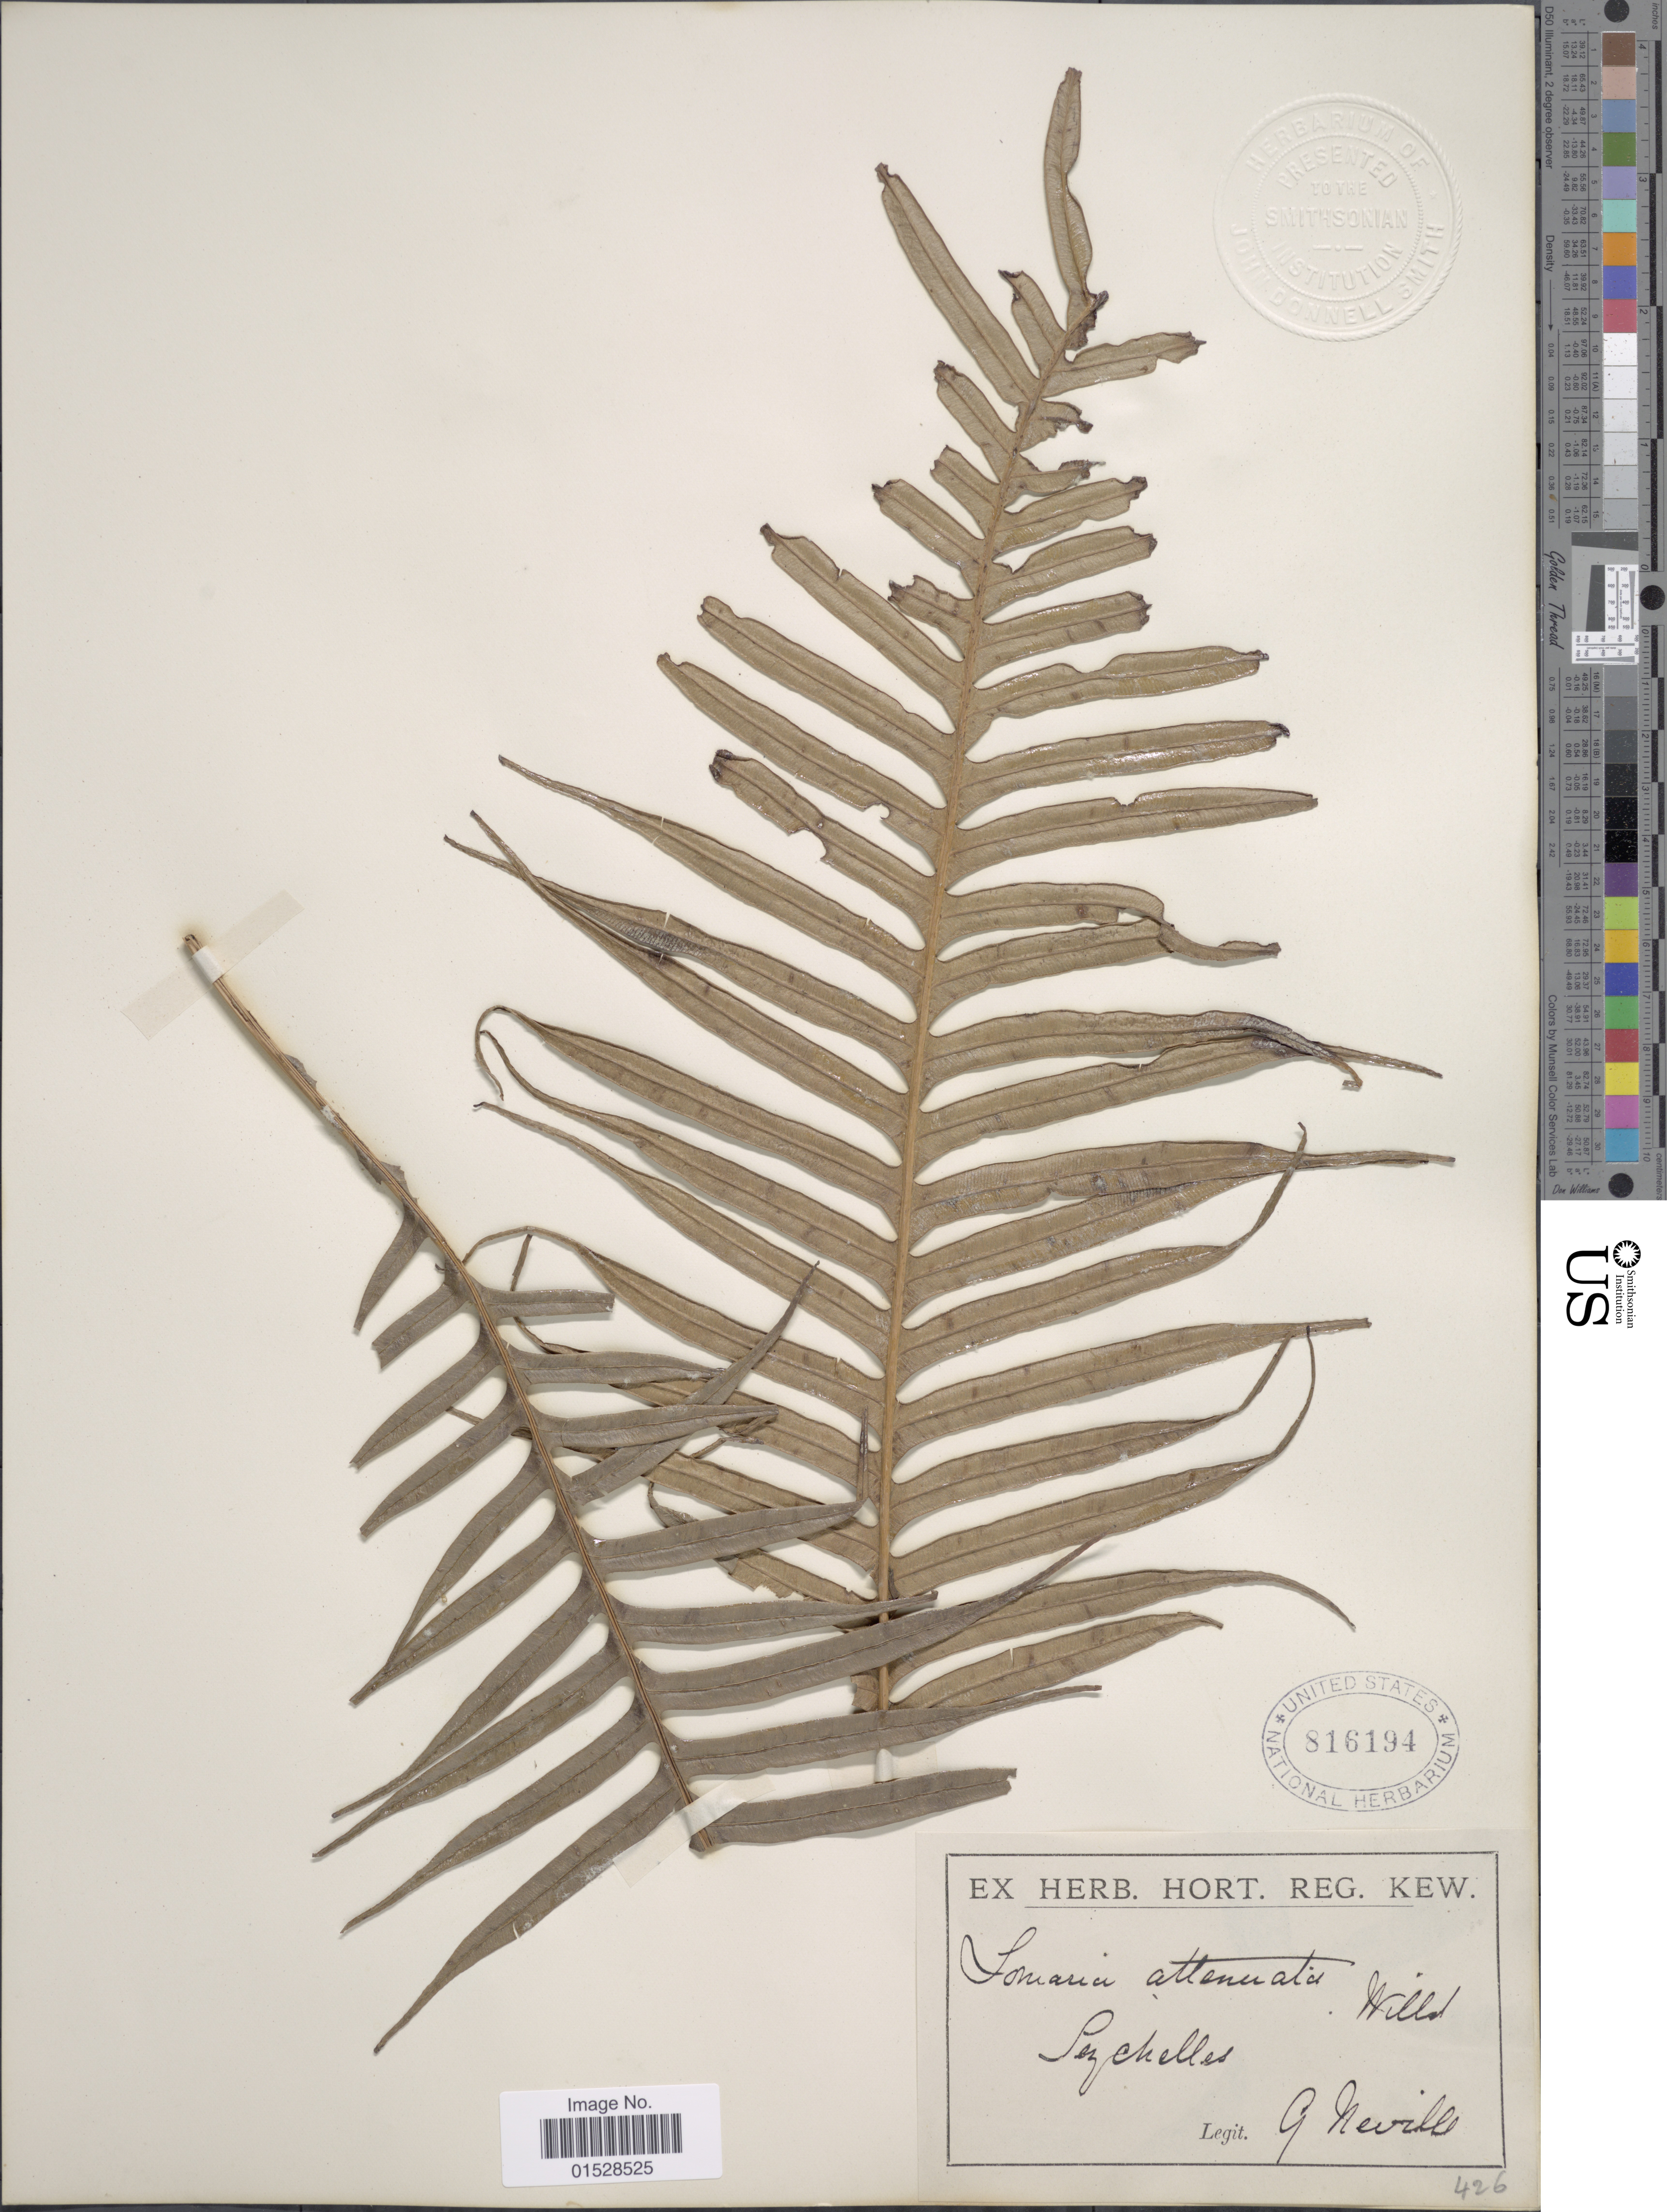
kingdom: Plantae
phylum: Tracheophyta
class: Polypodiopsida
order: Polypodiales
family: Blechnaceae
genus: Blechnum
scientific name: Blechnum attenuatum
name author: (Sw.) Mett.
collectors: G. Neville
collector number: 426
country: Seychelles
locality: Seychelles. [interpreted]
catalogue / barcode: US 816194